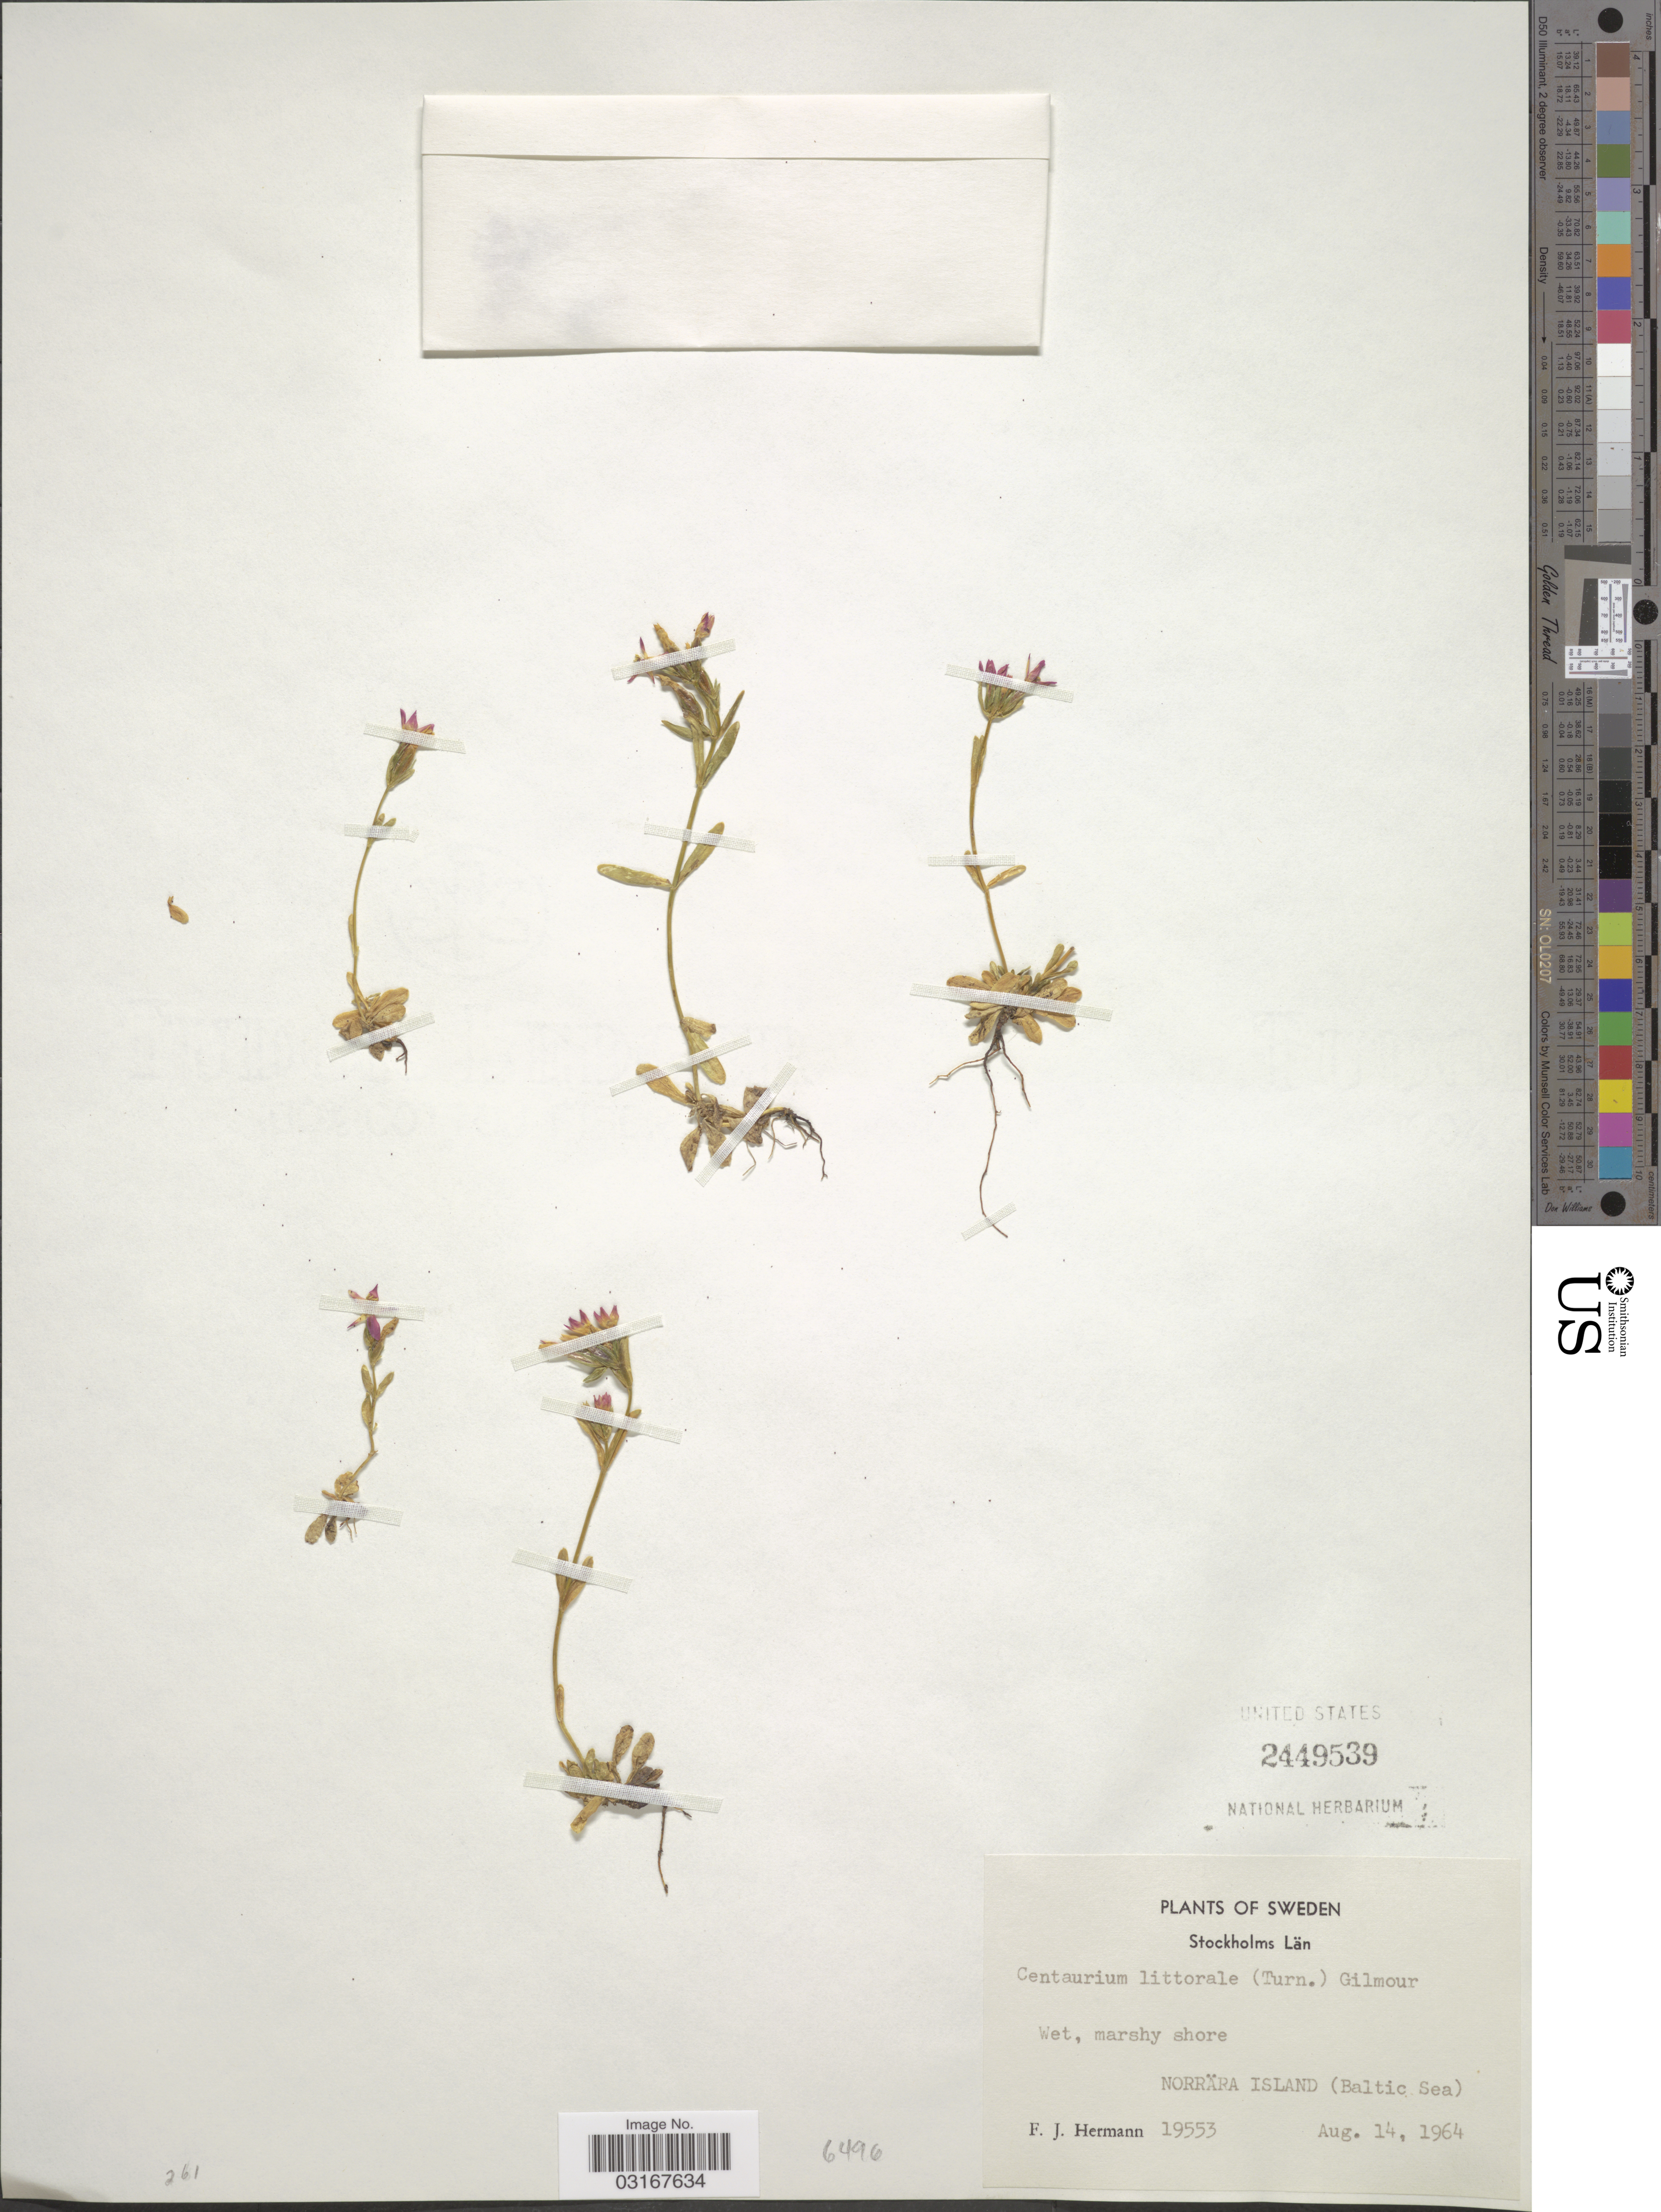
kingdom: Plantae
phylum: Tracheophyta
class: Magnoliopsida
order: Gentianales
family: Gentianaceae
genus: Centaurium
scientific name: Centaurium littorale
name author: (Turner) Gilmour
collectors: F. J. Hermann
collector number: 19553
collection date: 1964-08-14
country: Sweden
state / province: Stockholm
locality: Stockholms Län. Norrära Island (Baltic Sea).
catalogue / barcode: US 2449539